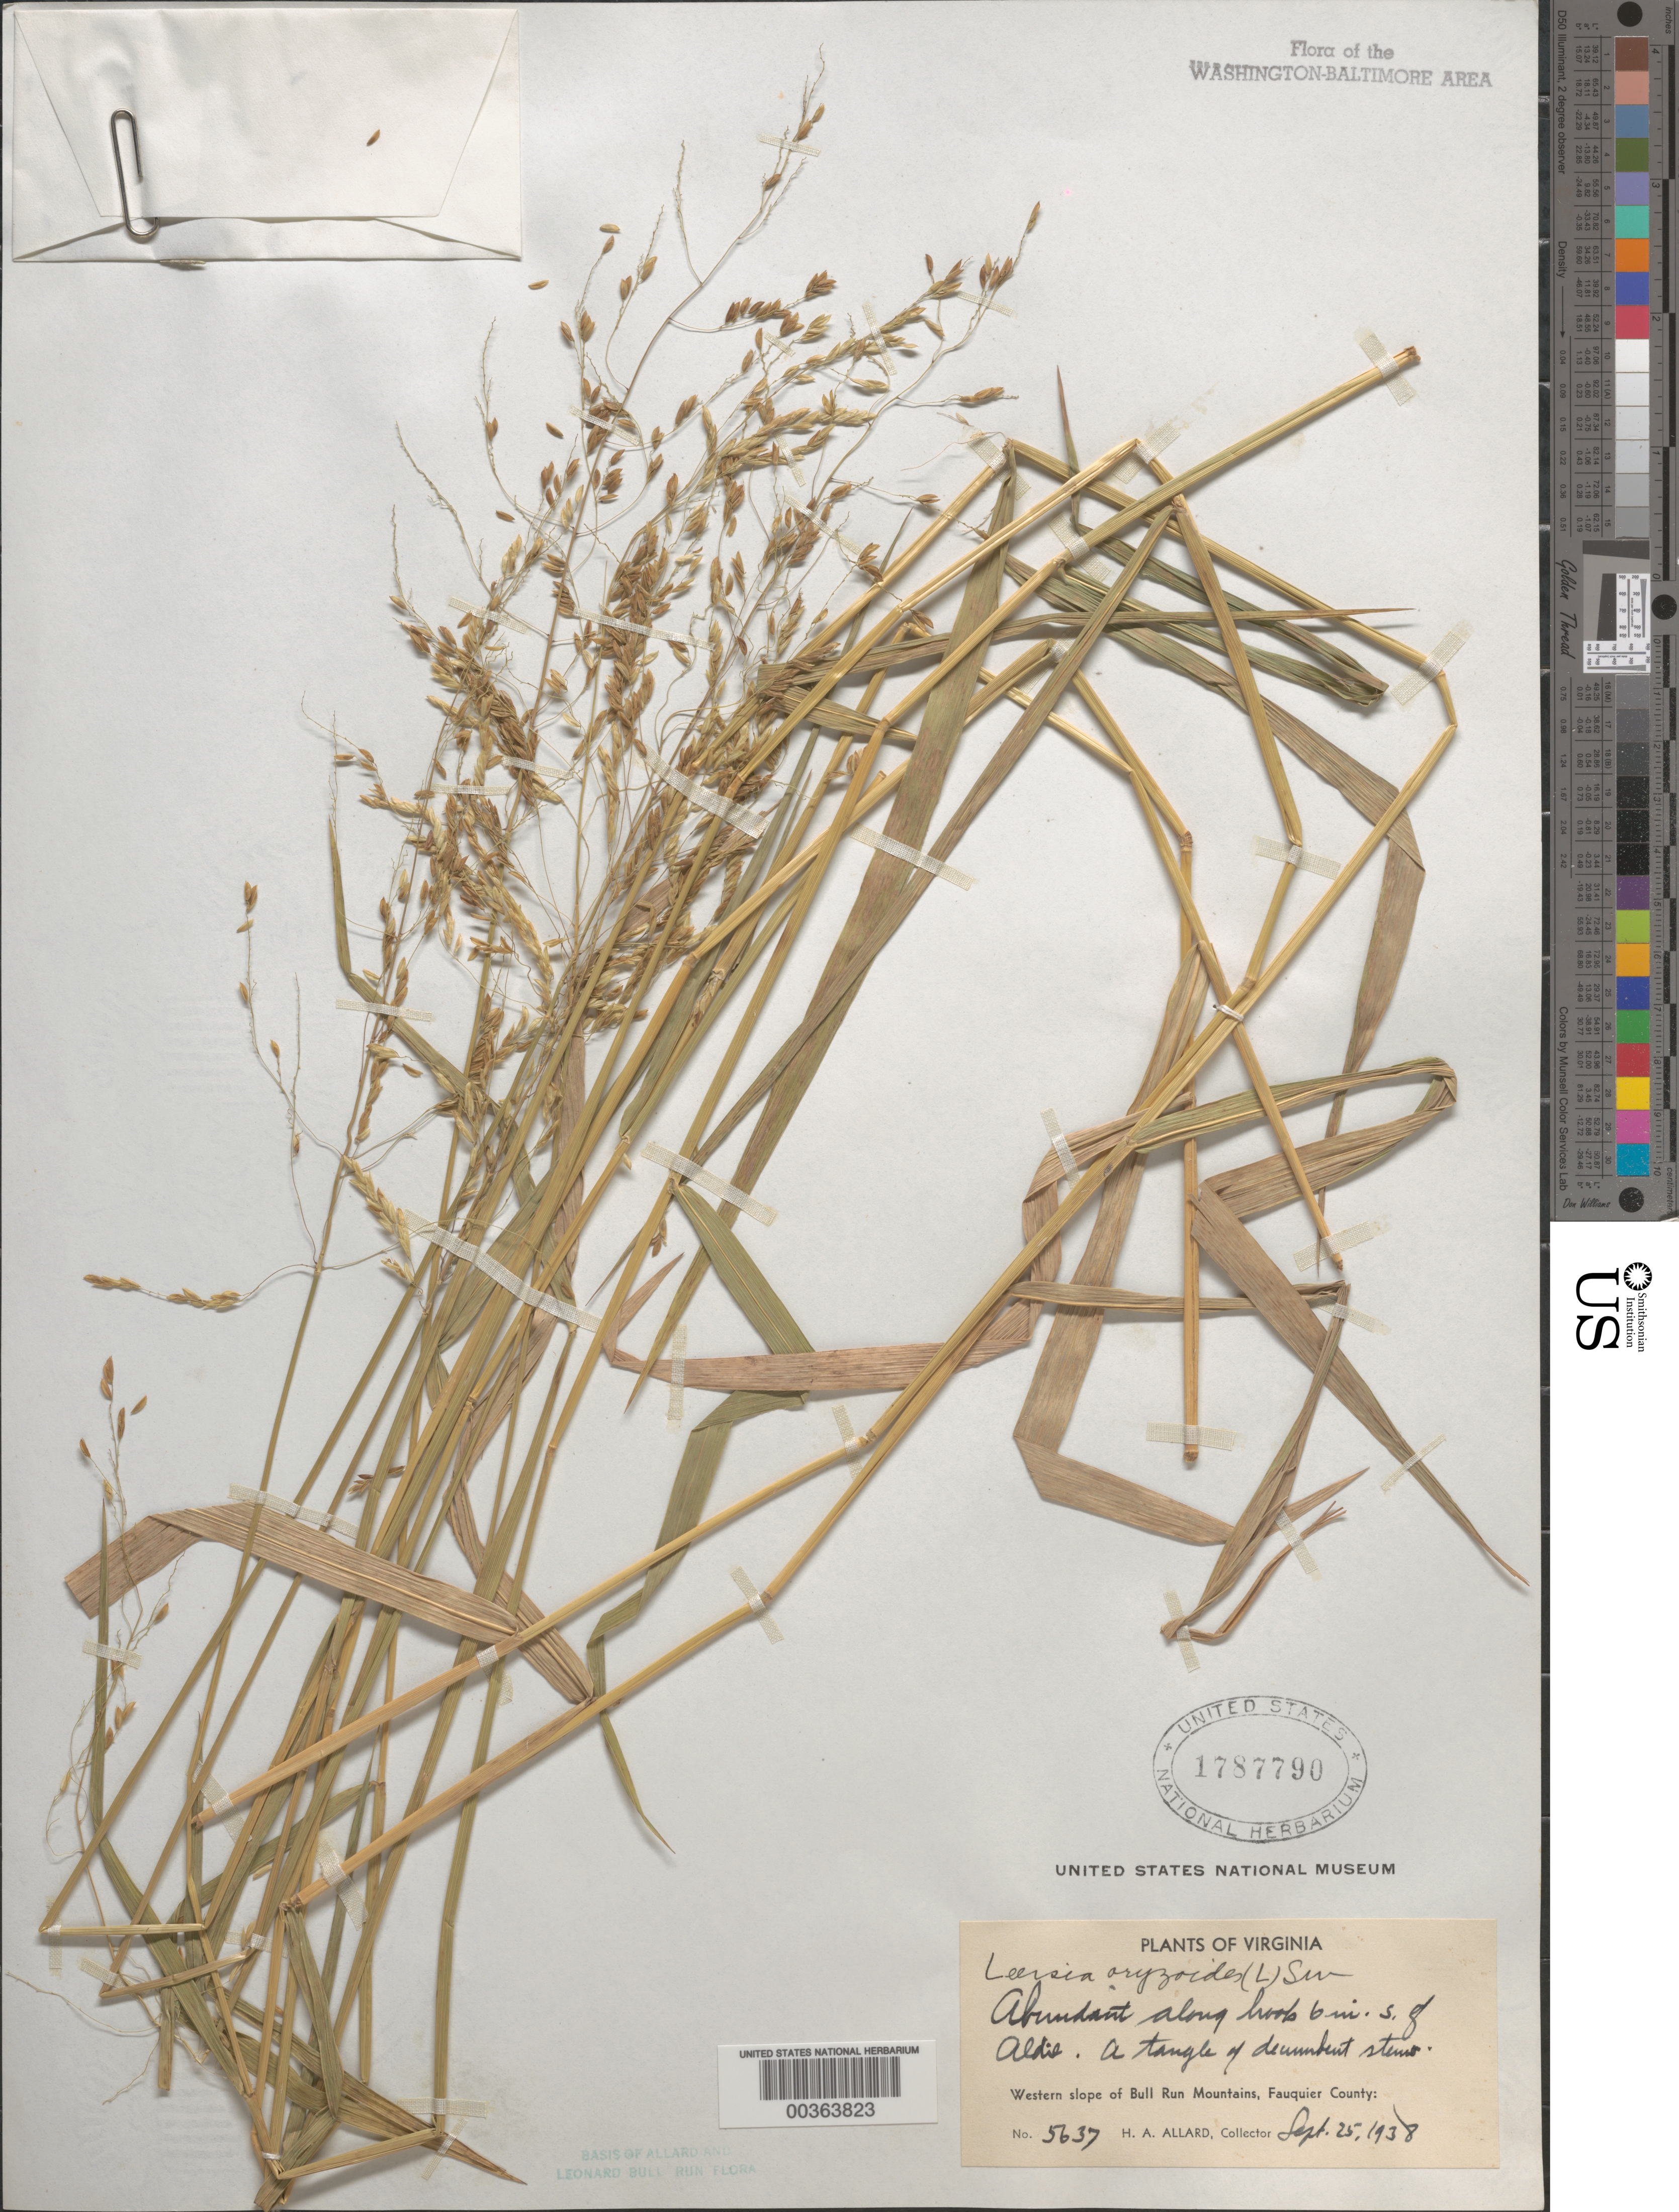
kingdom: Plantae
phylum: Tracheophyta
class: Liliopsida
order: Poales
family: Poaceae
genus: Leersia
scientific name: Leersia oryzoides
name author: (L.) Sw.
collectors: H. A. Allard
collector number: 5637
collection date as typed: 25 Sep 1938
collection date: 1938-09-25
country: United States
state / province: Virginia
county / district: Fauquier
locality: South of Aldie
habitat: Along brook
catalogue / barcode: US 1787790